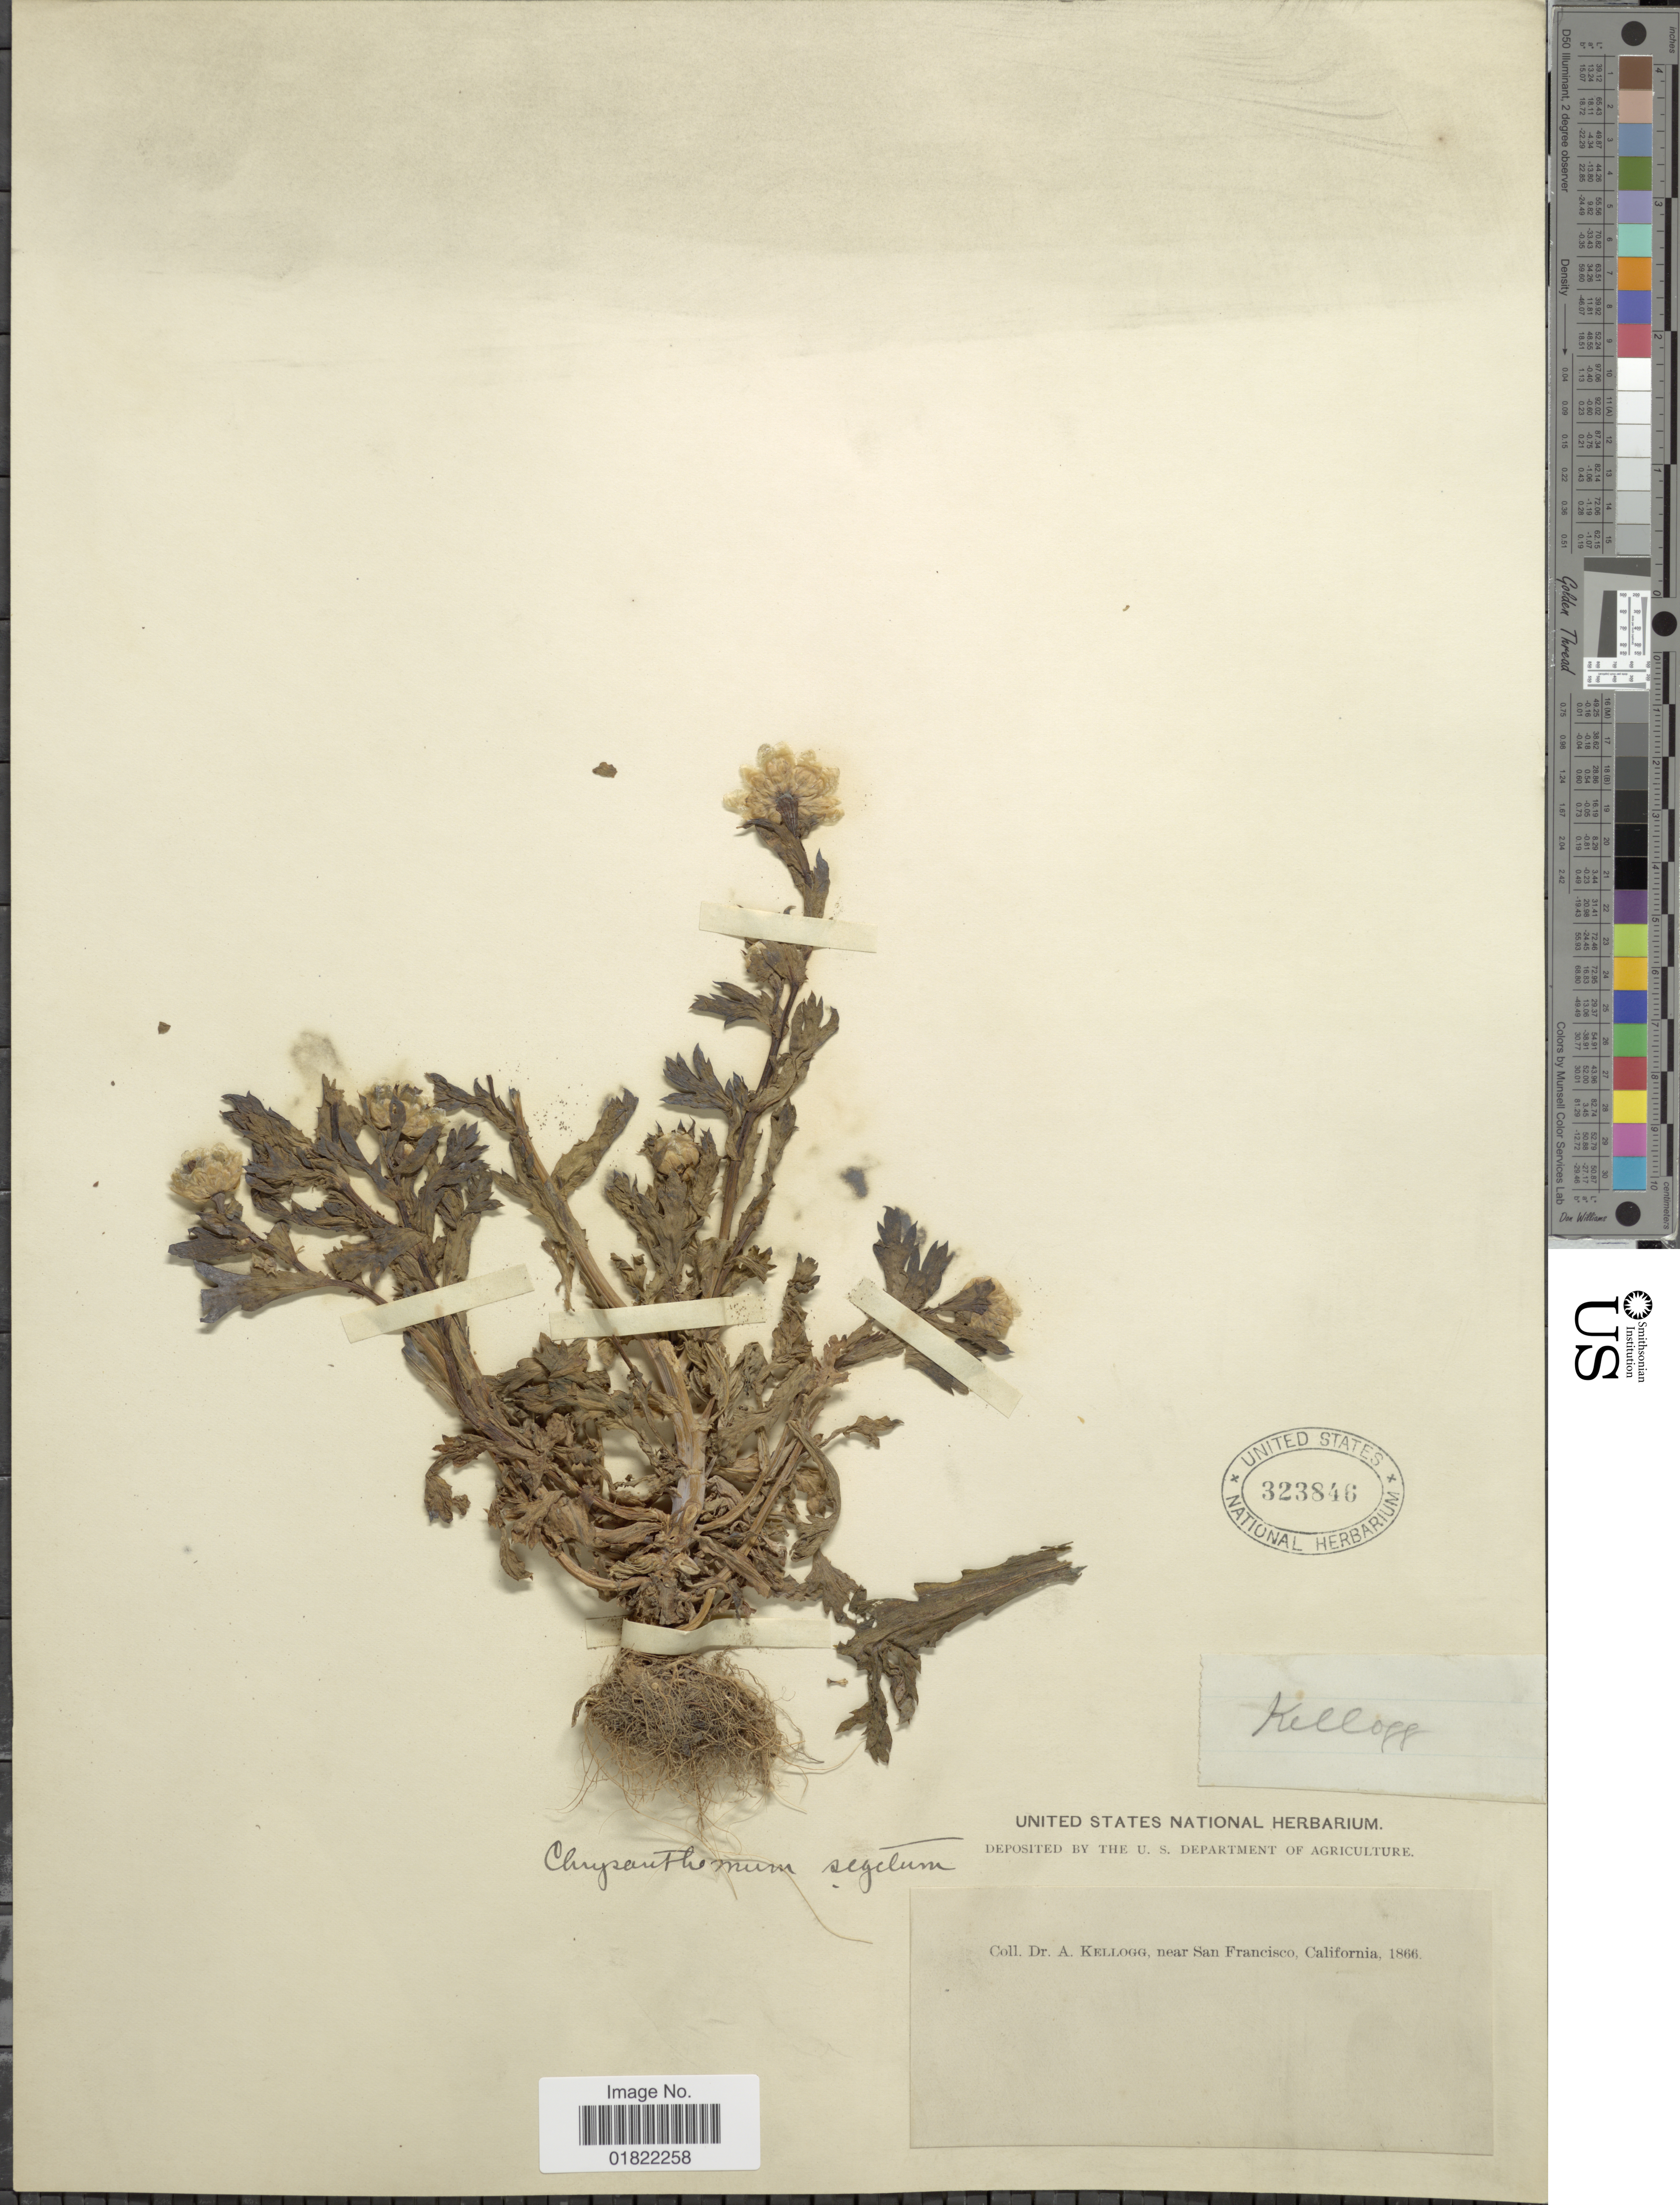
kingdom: Plantae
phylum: Tracheophyta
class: Magnoliopsida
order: Asterales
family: Asteraceae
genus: Chrysanthemum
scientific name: Chrysanthemum segetum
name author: L.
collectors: A. Kellogg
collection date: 1866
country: United States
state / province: California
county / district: San Francisco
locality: Near San Francisco, California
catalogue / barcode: US 323846